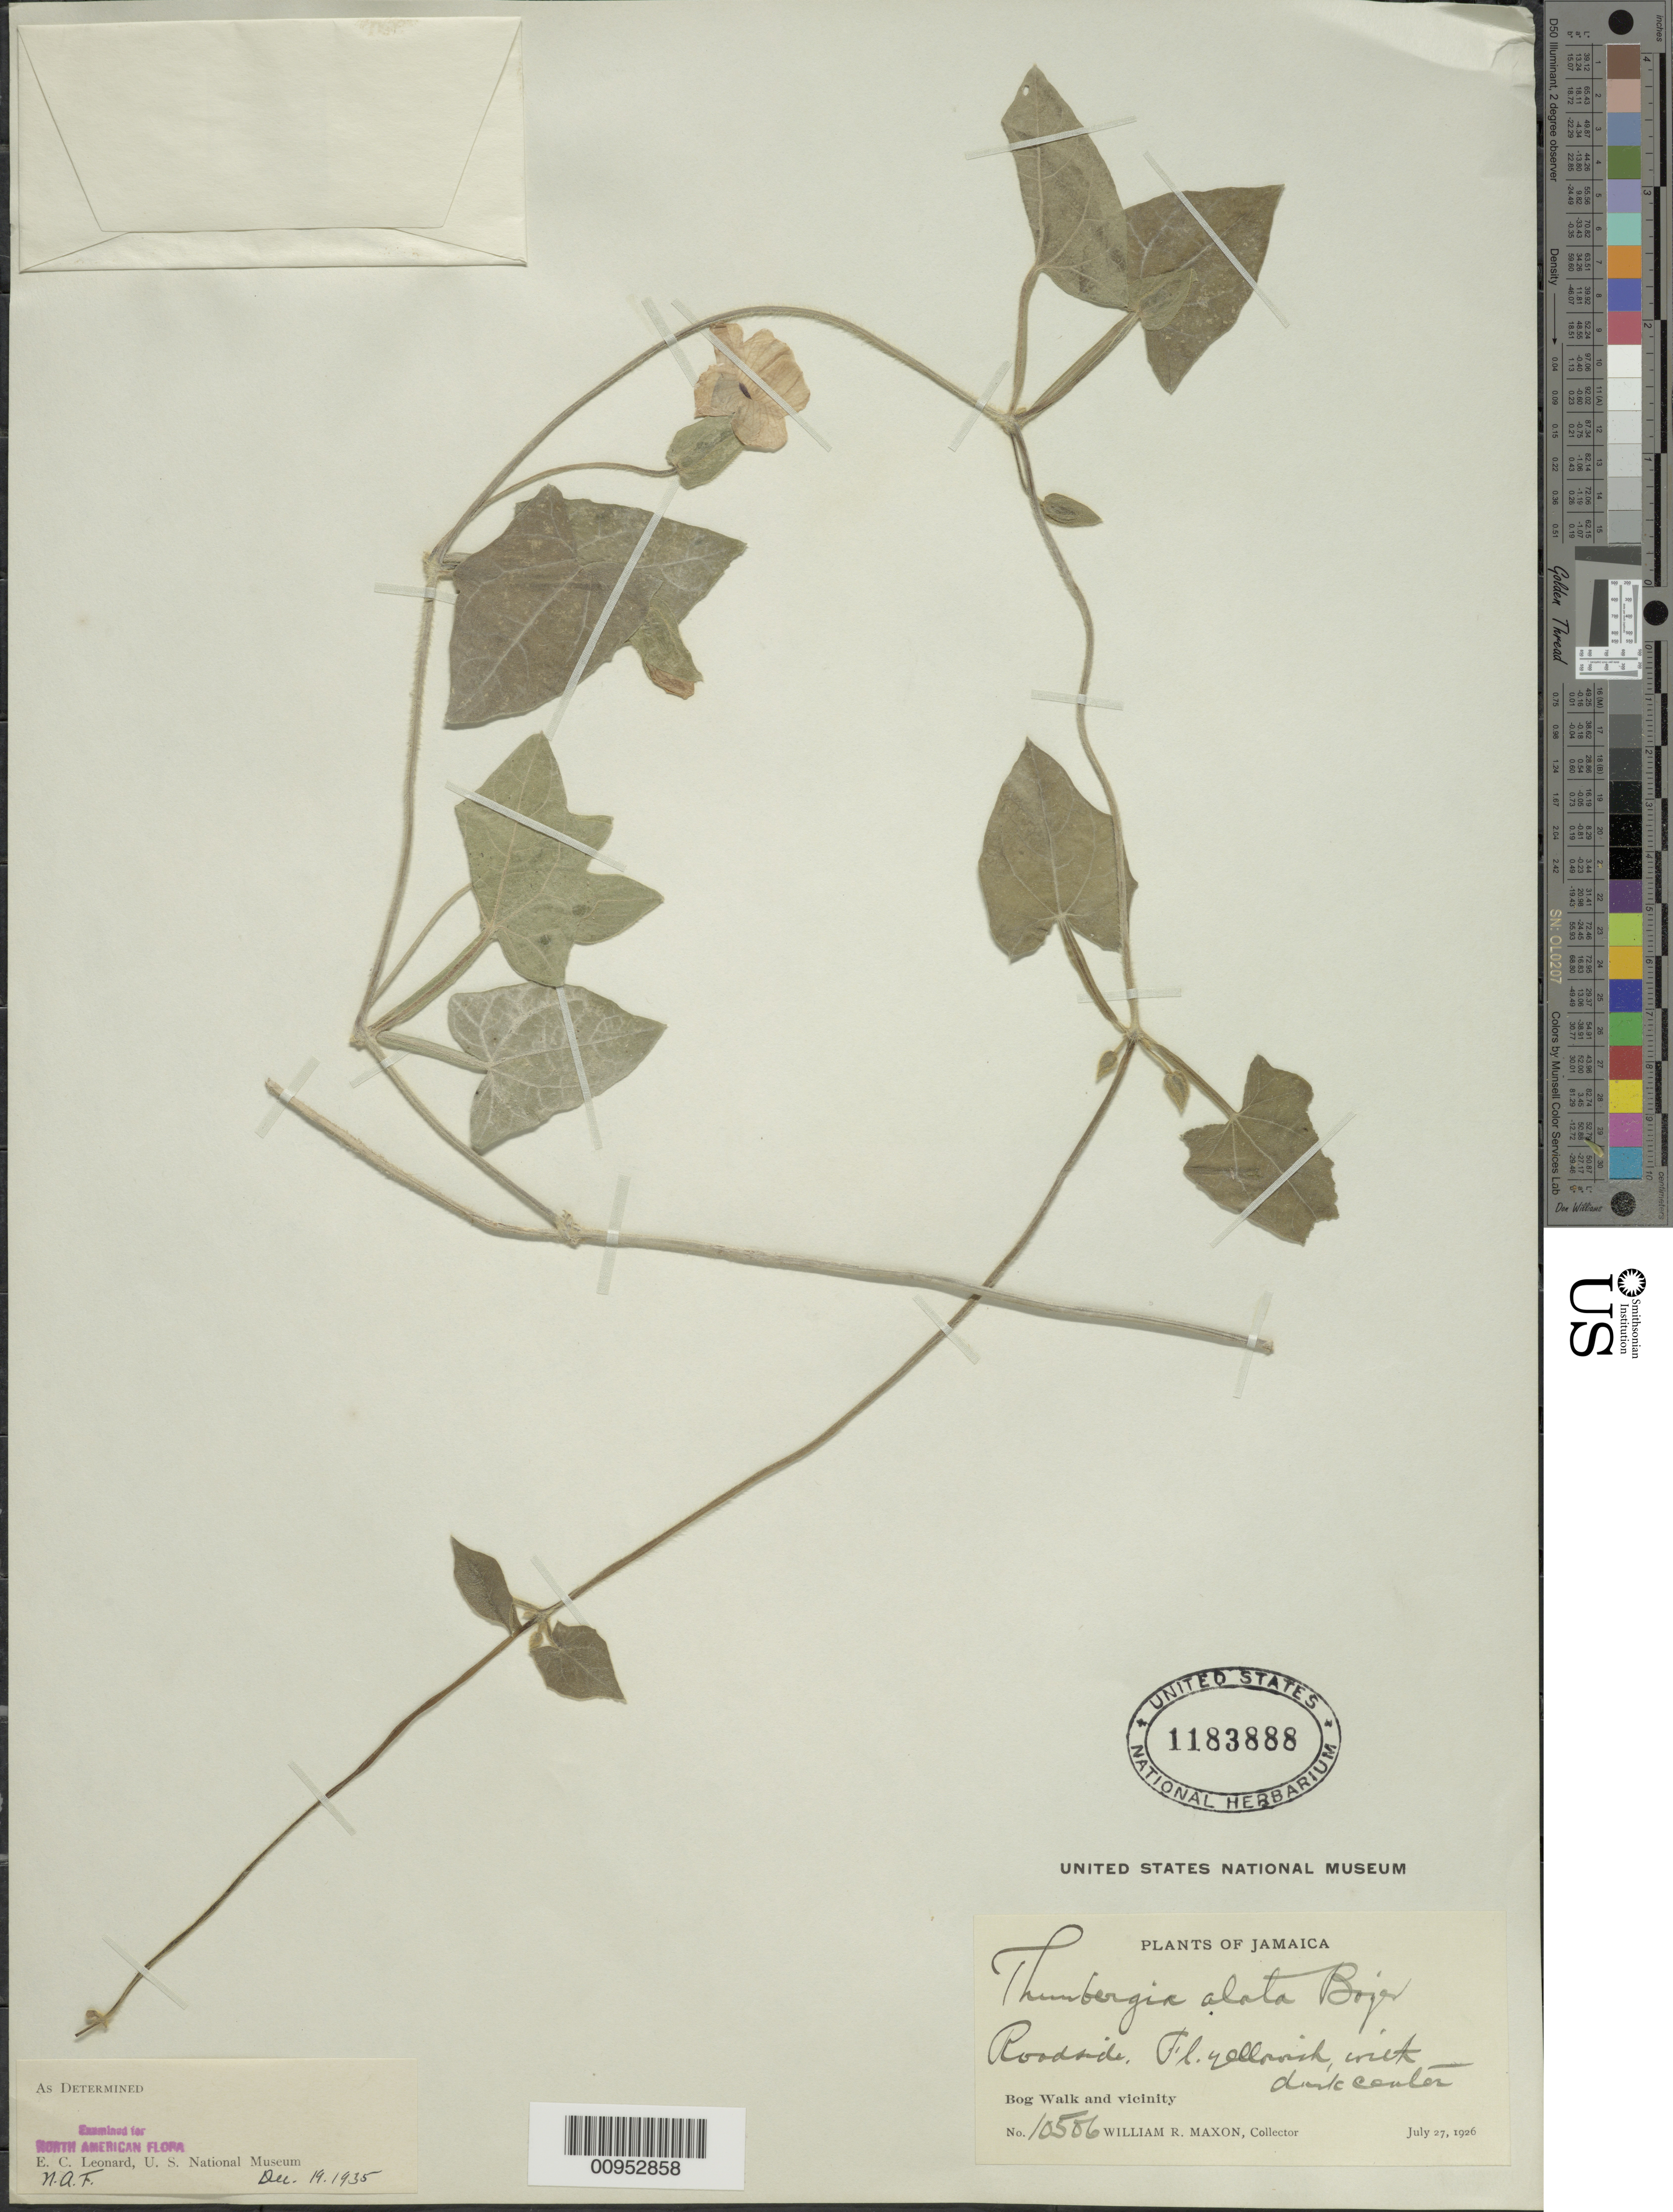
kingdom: Plantae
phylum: Tracheophyta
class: Magnoliopsida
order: Lamiales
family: Acanthaceae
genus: Thunbergia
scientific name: Thunbergia alata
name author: Bojer ex Sims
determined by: Leonard, Emery C., (US)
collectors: W. R. Maxon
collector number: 10506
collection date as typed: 27 Jul 1926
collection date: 1926-07-27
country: Jamaica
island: Jamaica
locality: Bog Walk and vicinity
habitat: Roadside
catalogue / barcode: US 1183888